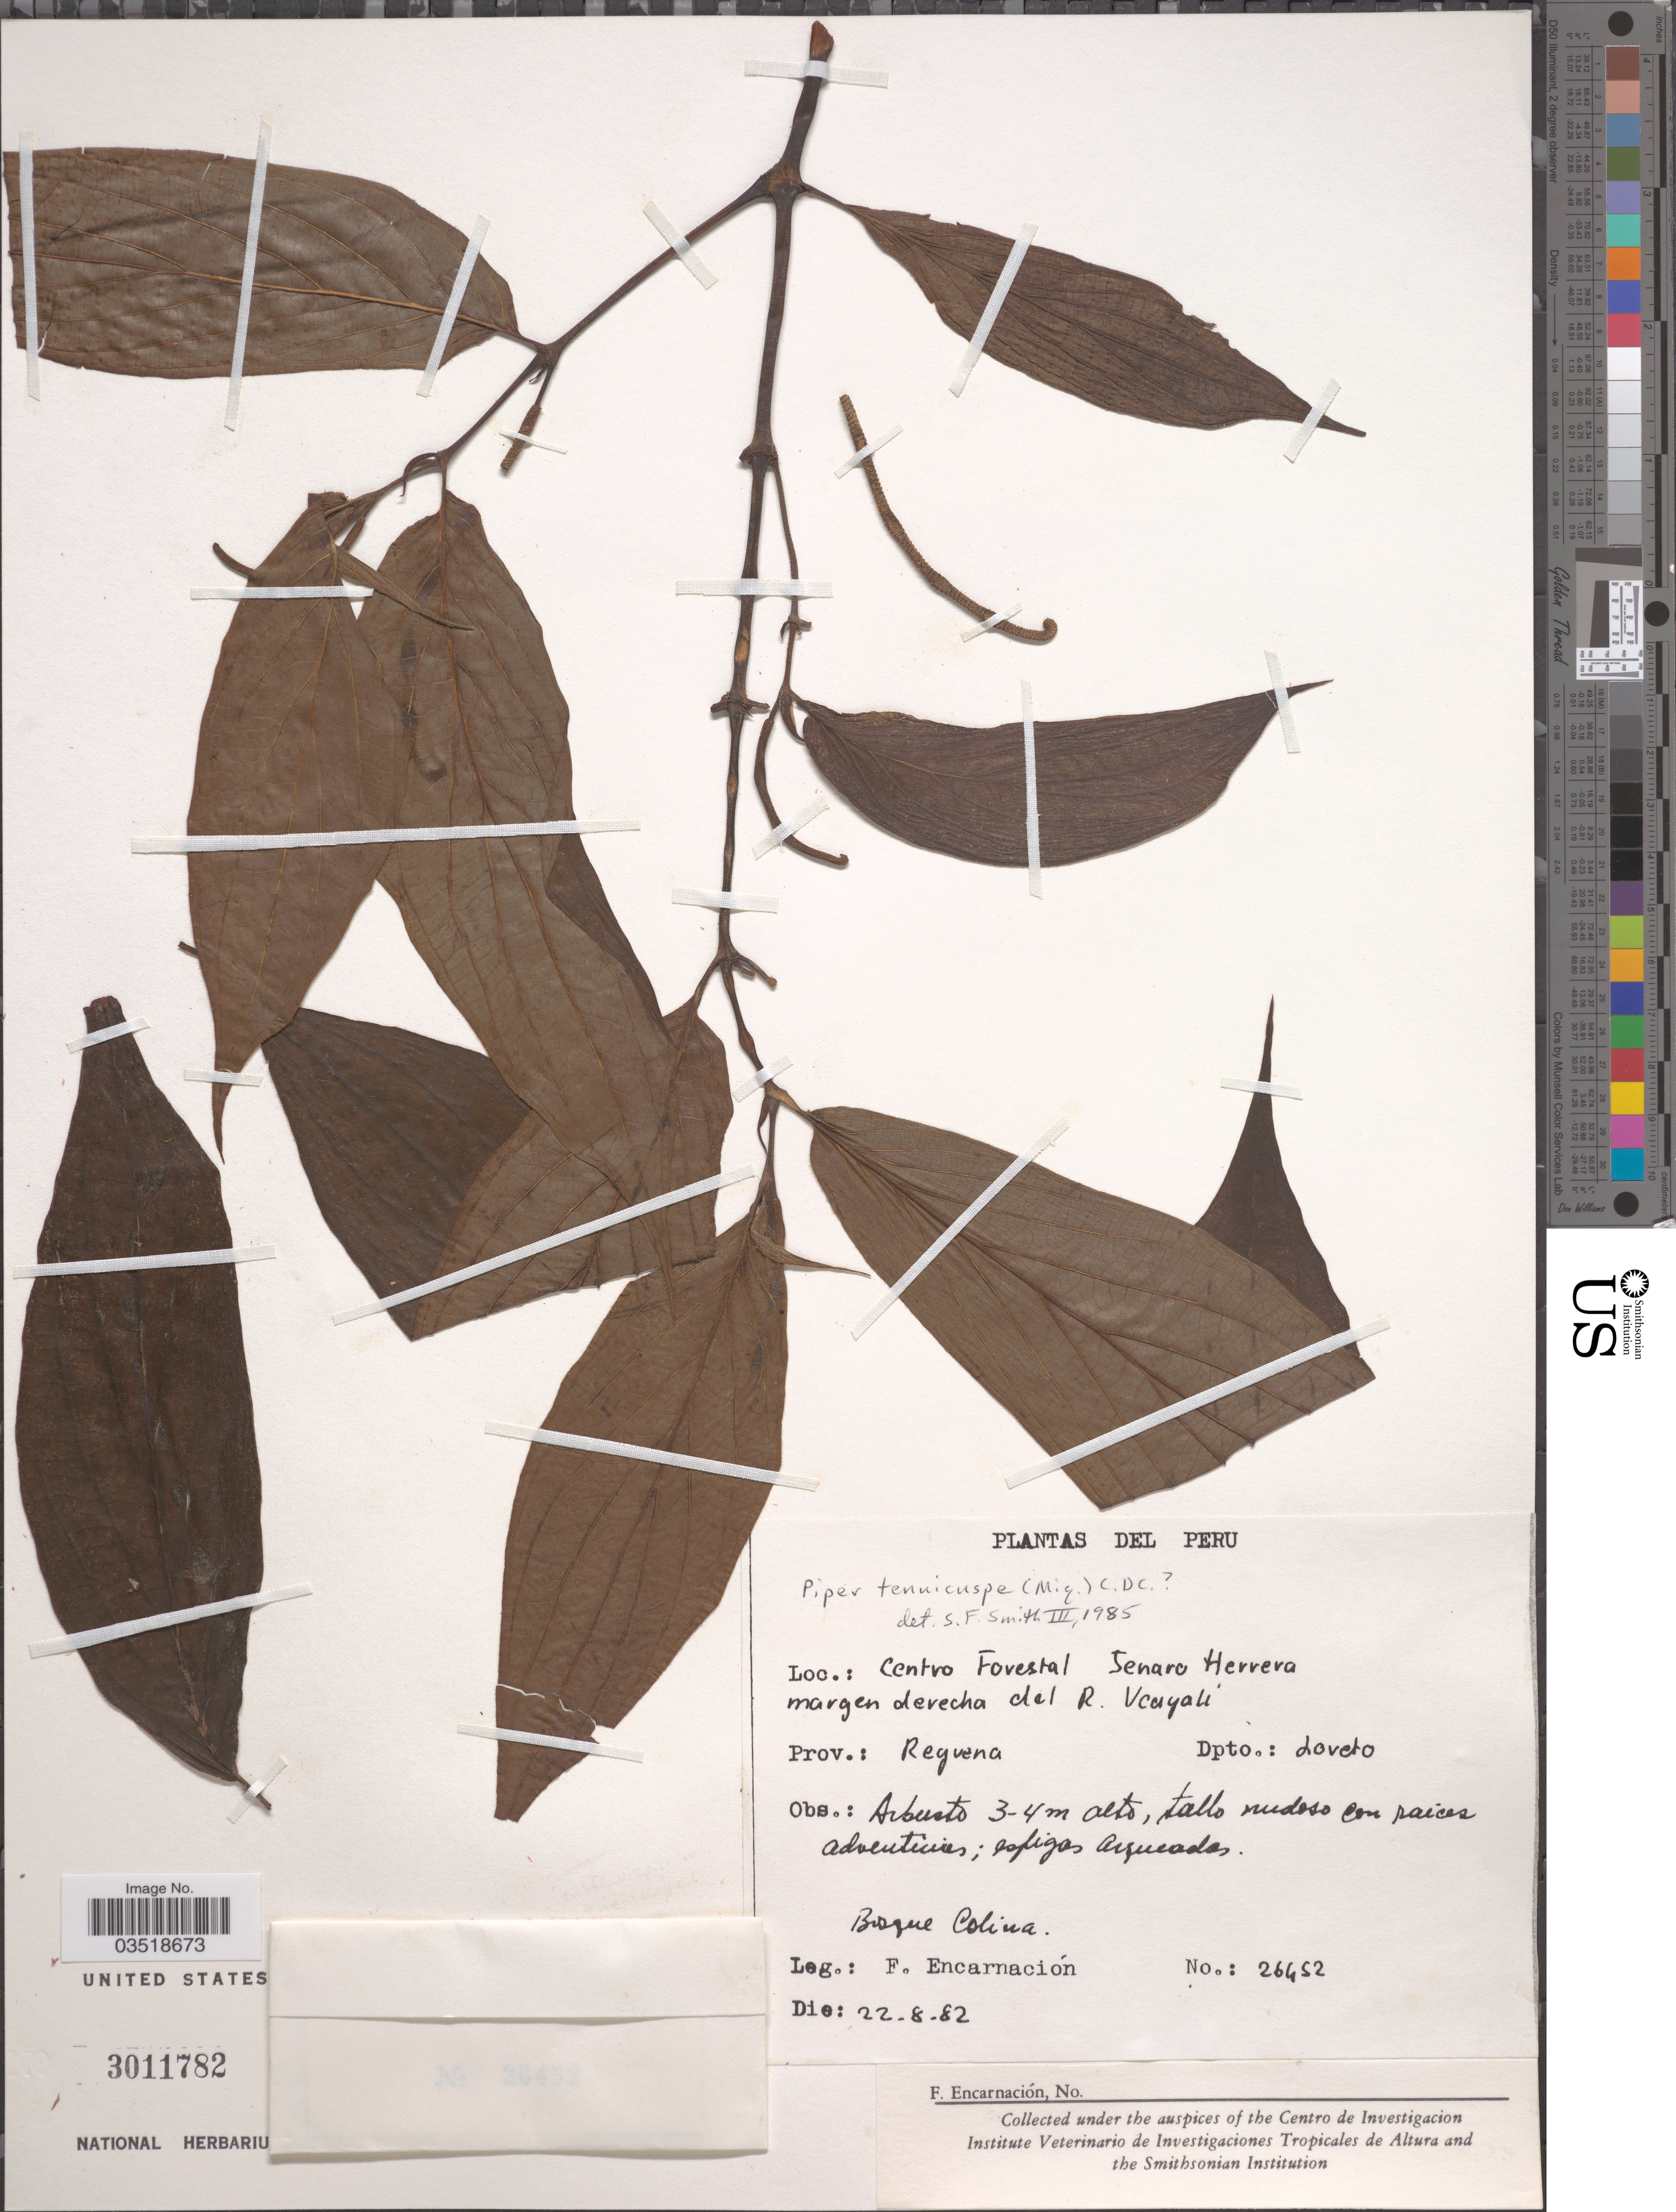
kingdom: Plantae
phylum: Tracheophyta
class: Magnoliopsida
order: Piperales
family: Piperaceae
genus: Piper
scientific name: Piper tenuicuspe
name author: (Miq.) C. DC.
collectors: F. Encarnación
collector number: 26452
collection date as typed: Transcribed d/m/y: 22/8/82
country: Peru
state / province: Loreto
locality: Centro Forestal Senaro Herrera margen derecha del R. Ucayali. Prov. Requena. Dpto. Loreto. Bosque Colina. [unsure placement]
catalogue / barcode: US 3011782